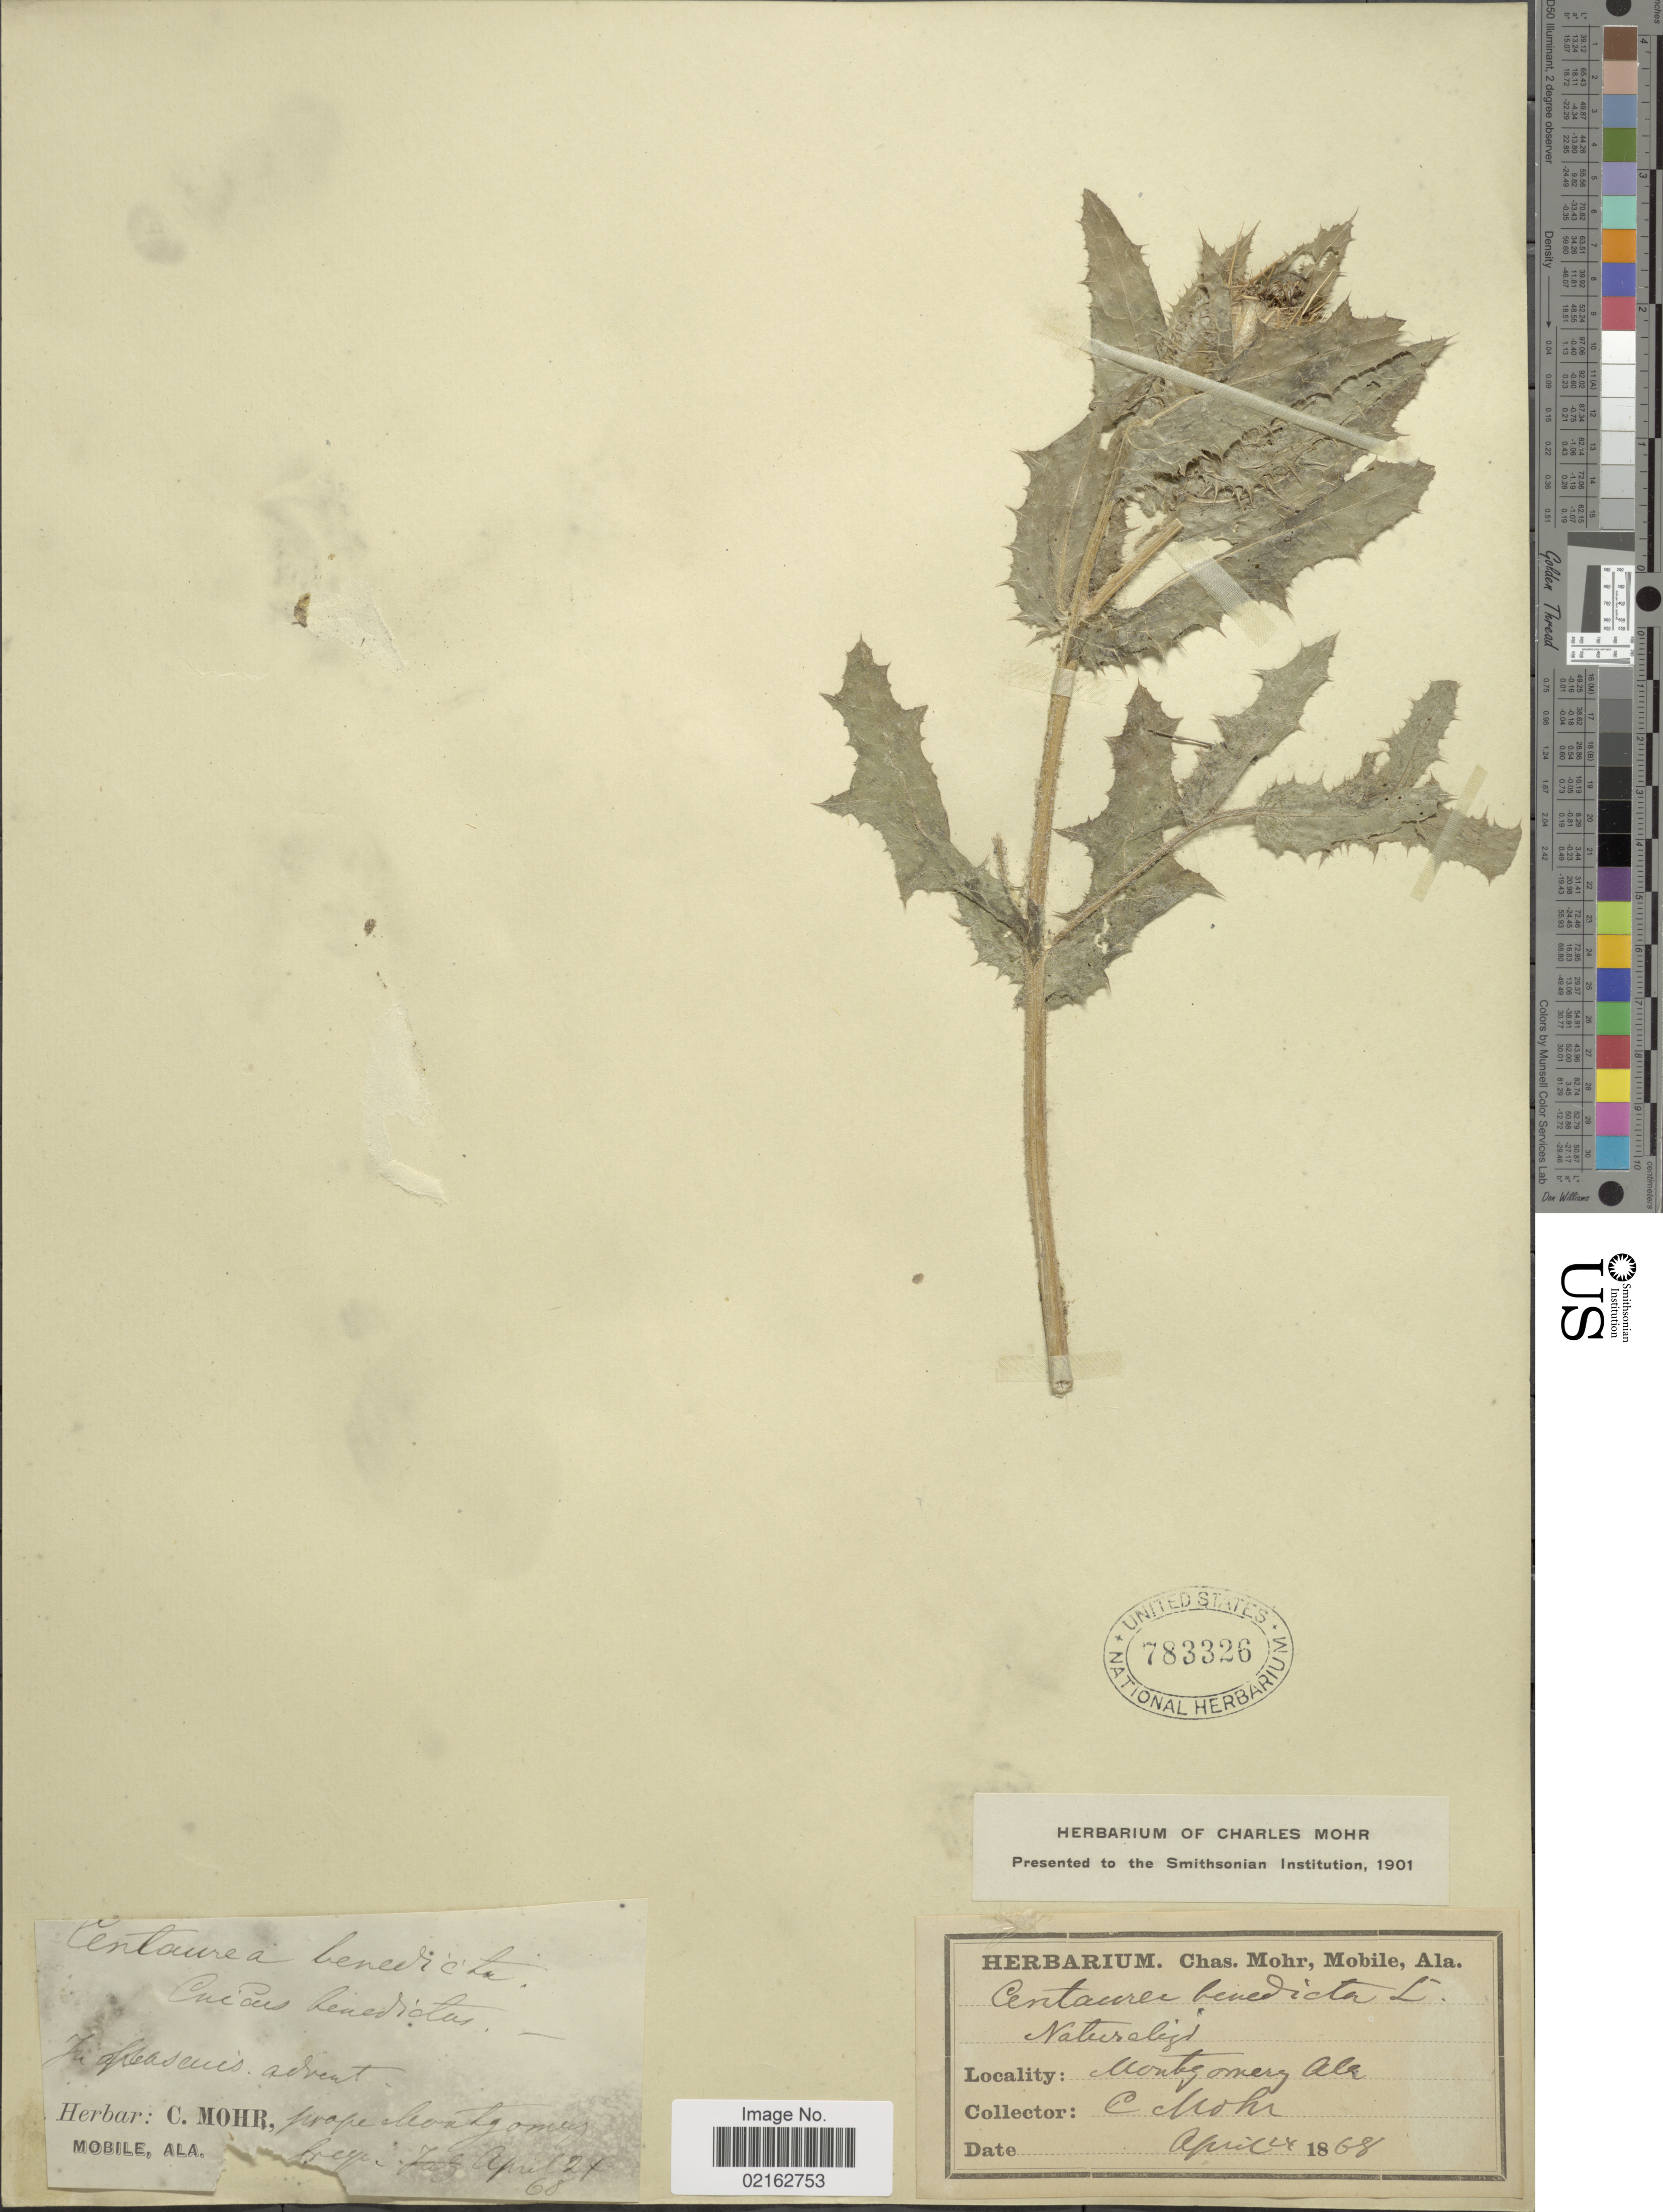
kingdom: Plantae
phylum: Tracheophyta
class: Magnoliopsida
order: Asterales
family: Asteraceae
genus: Centaurea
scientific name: Centaurea benedicta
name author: (L.) L.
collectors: C. T. Mohr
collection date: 1868-04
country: United States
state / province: Alabama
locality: Montgomery, Ala.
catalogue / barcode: US 783326